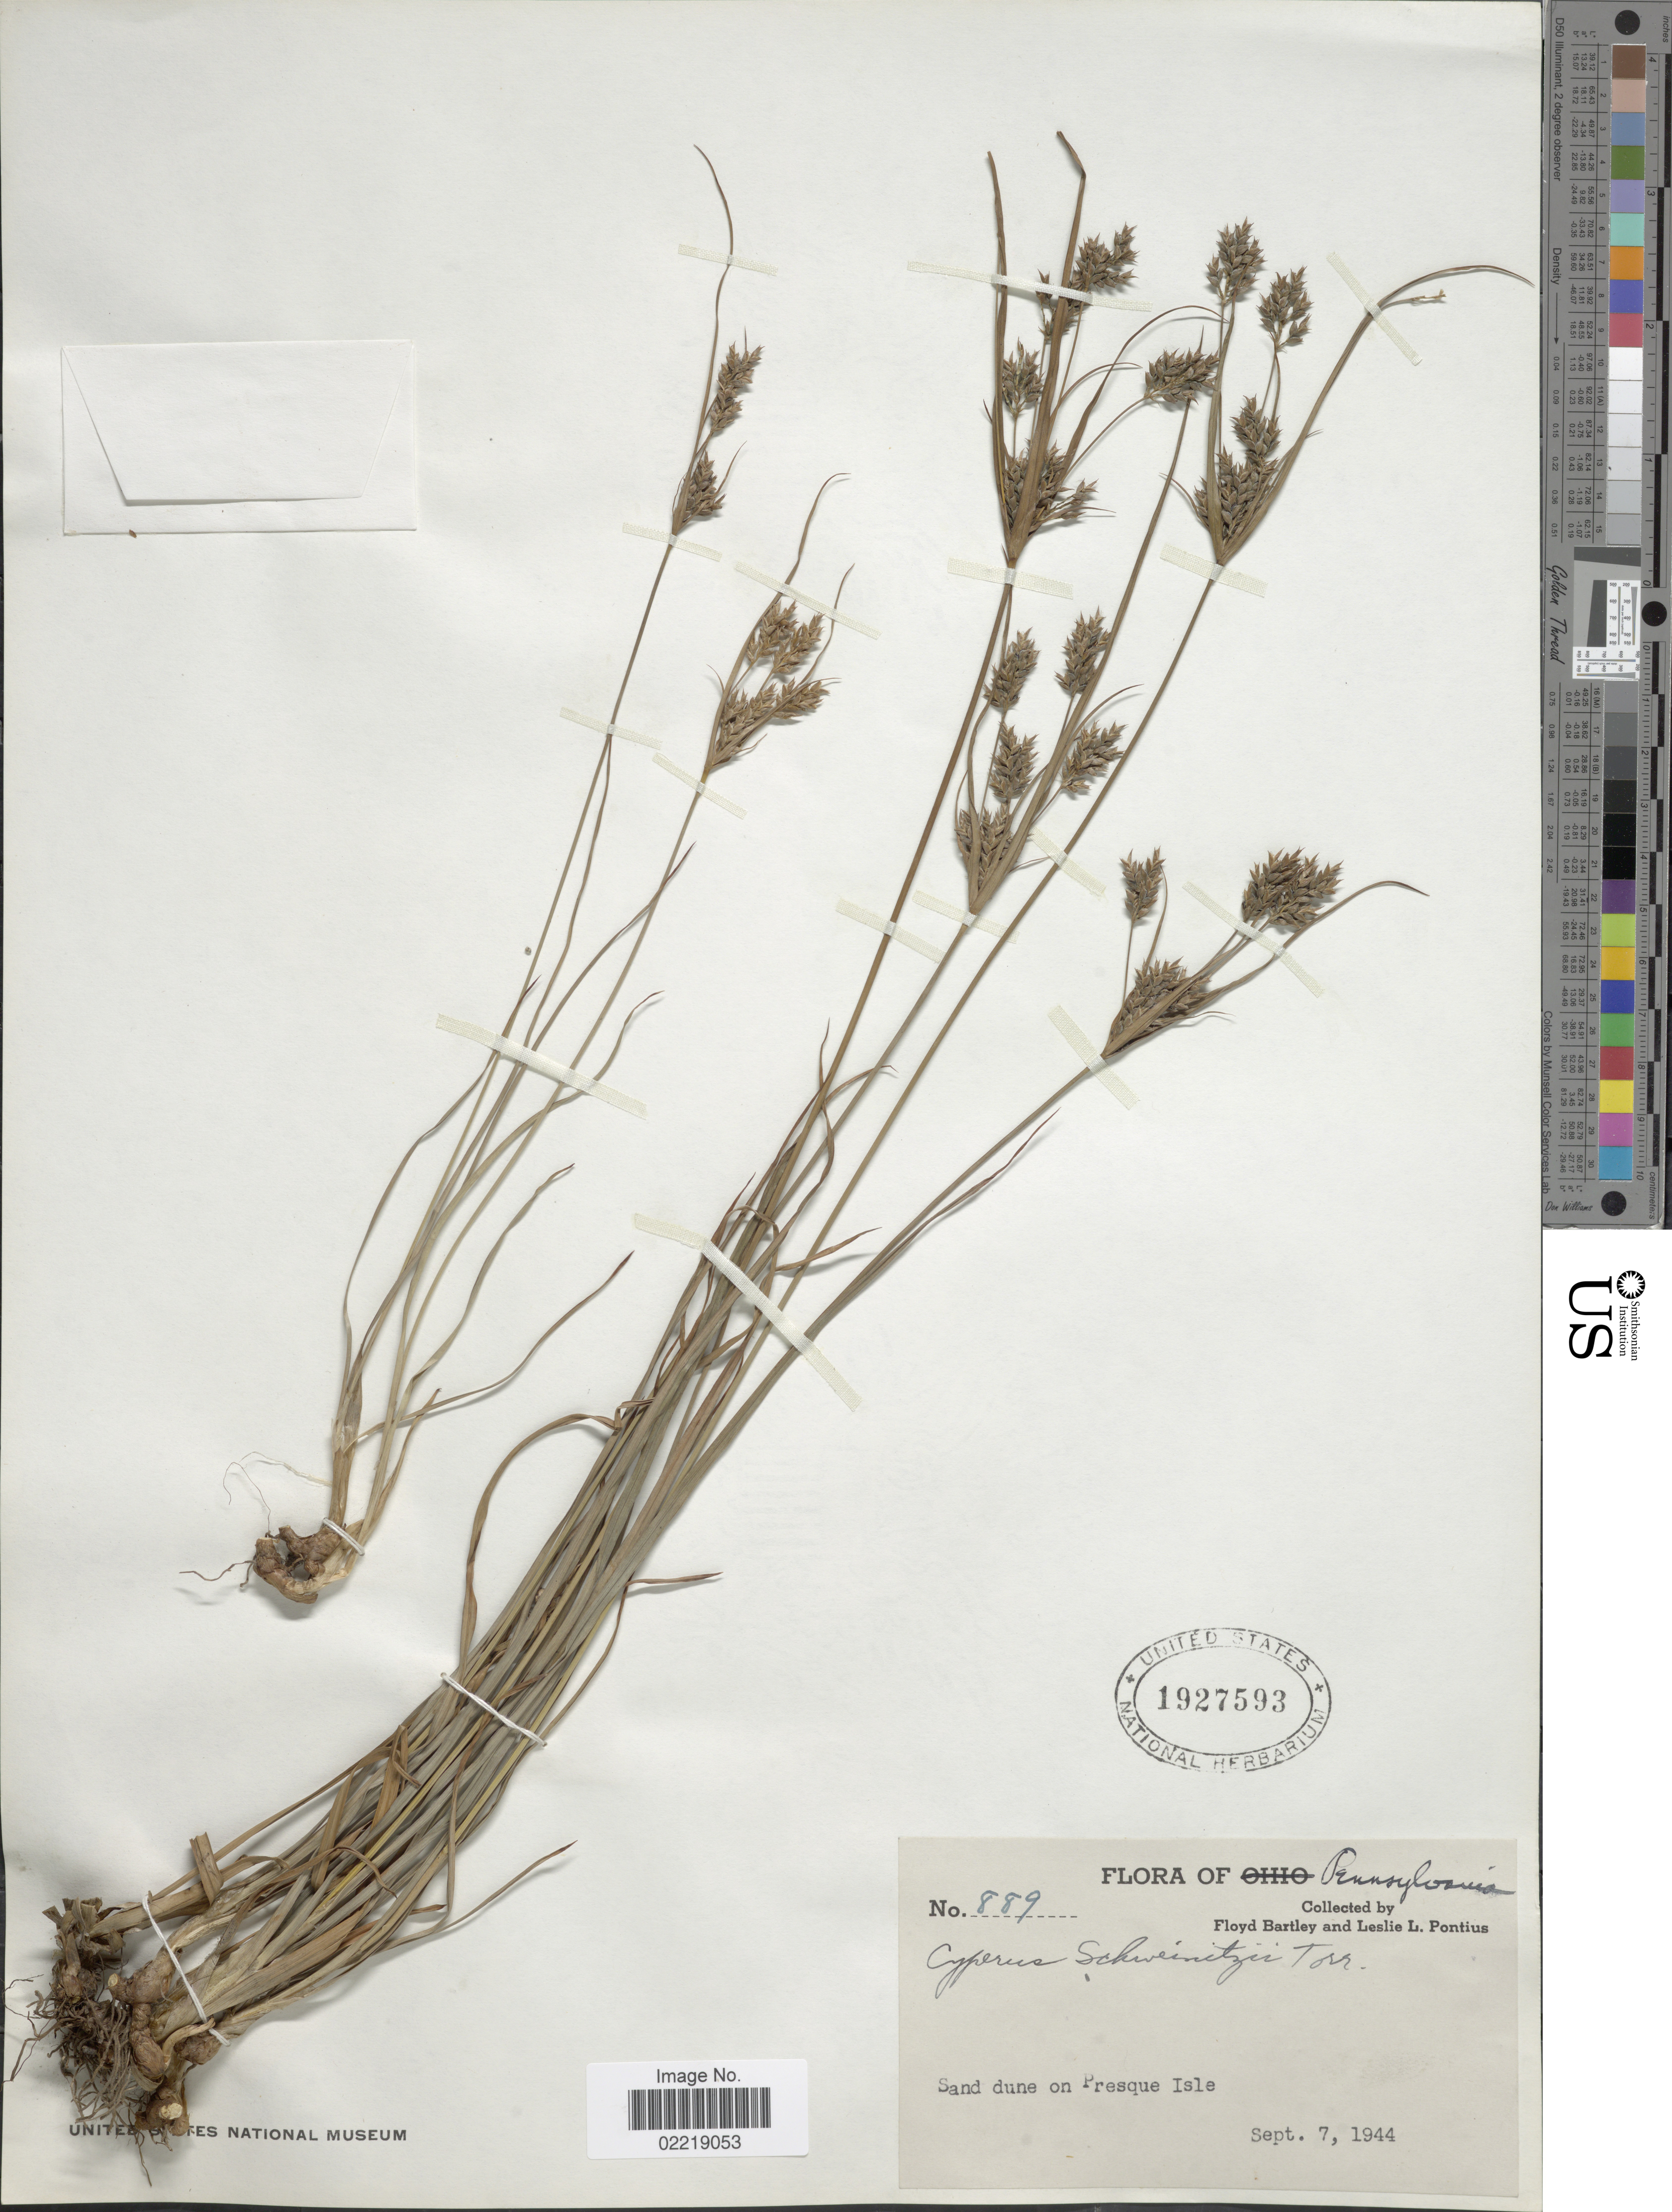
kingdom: Plantae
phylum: Tracheophyta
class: Liliopsida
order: Poales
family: Cyperaceae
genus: Cyperus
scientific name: Cyperus schweinitzii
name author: Torr.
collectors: F. Bartley & L. Pontius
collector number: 889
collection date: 1944-09-07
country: United States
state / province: Pennsylvania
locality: Sand dune on Presque Isle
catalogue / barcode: US 1927593